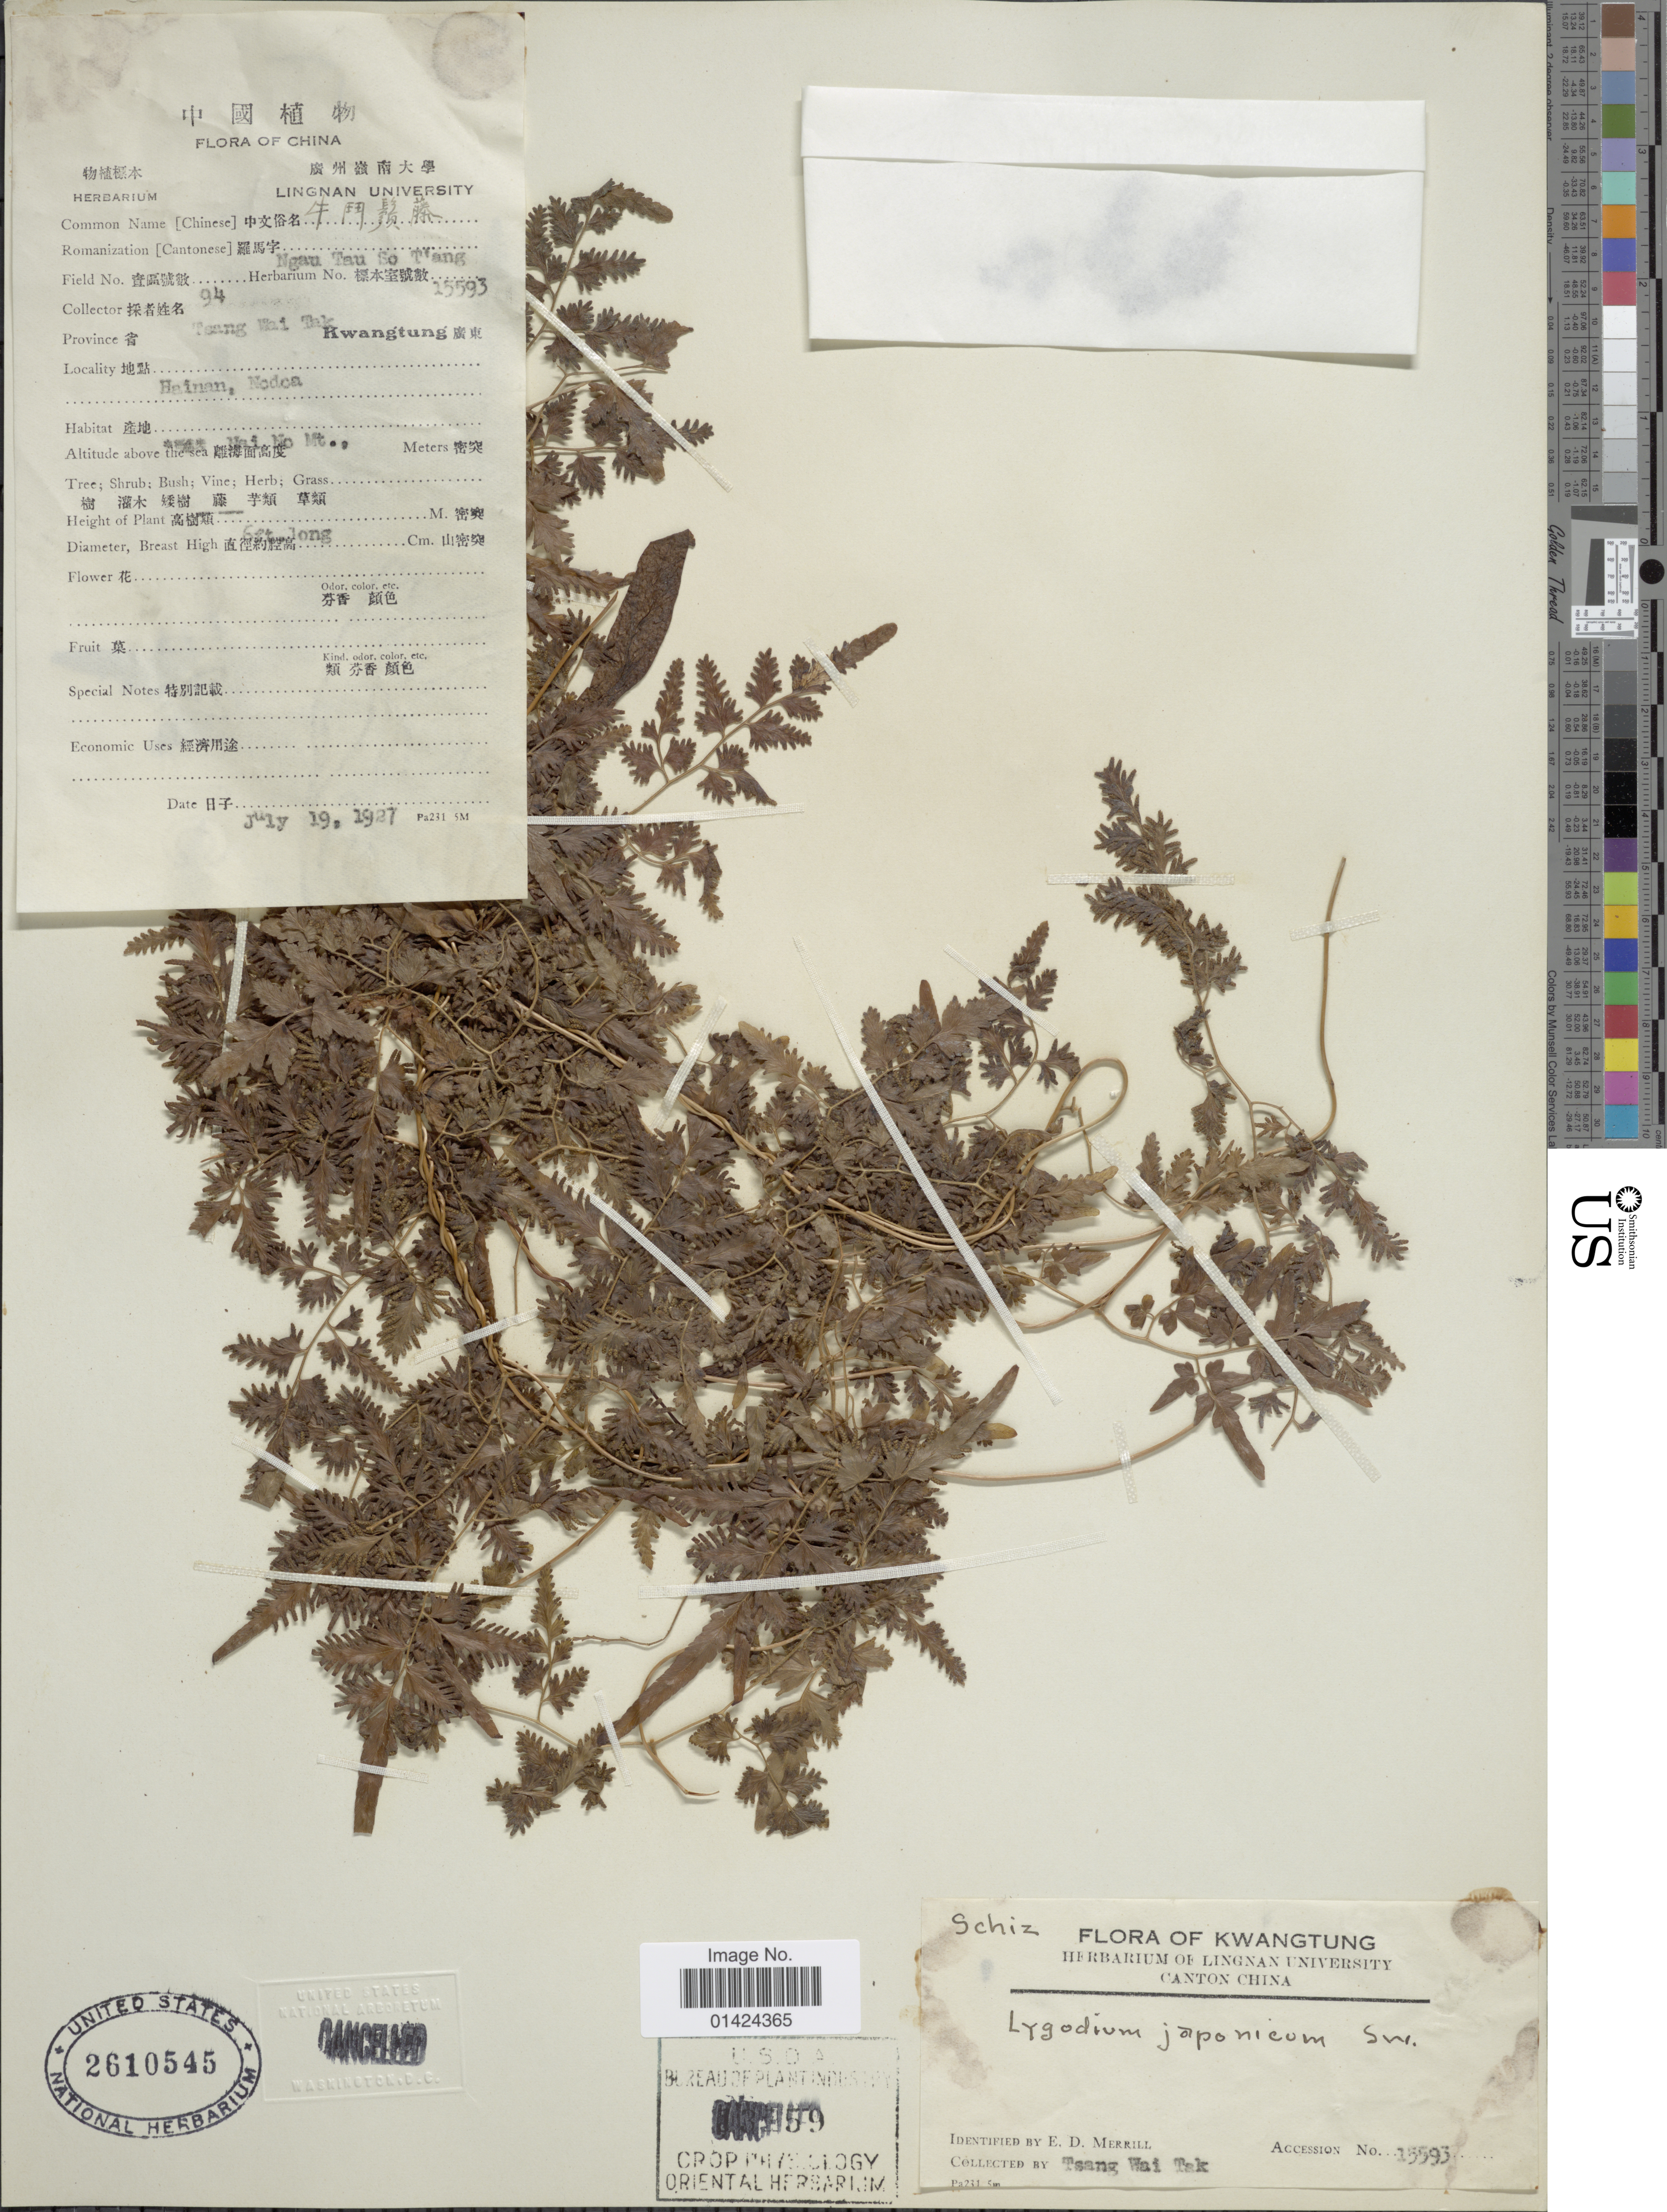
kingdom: Plantae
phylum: Tracheophyta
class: Polypodiopsida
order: Schizaeales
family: Lygodiaceae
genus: Lygodium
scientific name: Lygodium japonicum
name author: (Thunb.) Sw.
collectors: W. T. Tsang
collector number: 94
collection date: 1927-07-19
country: China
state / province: Guangdong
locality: Province Kwangtung. Hainan, Nodca.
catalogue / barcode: US 2610545